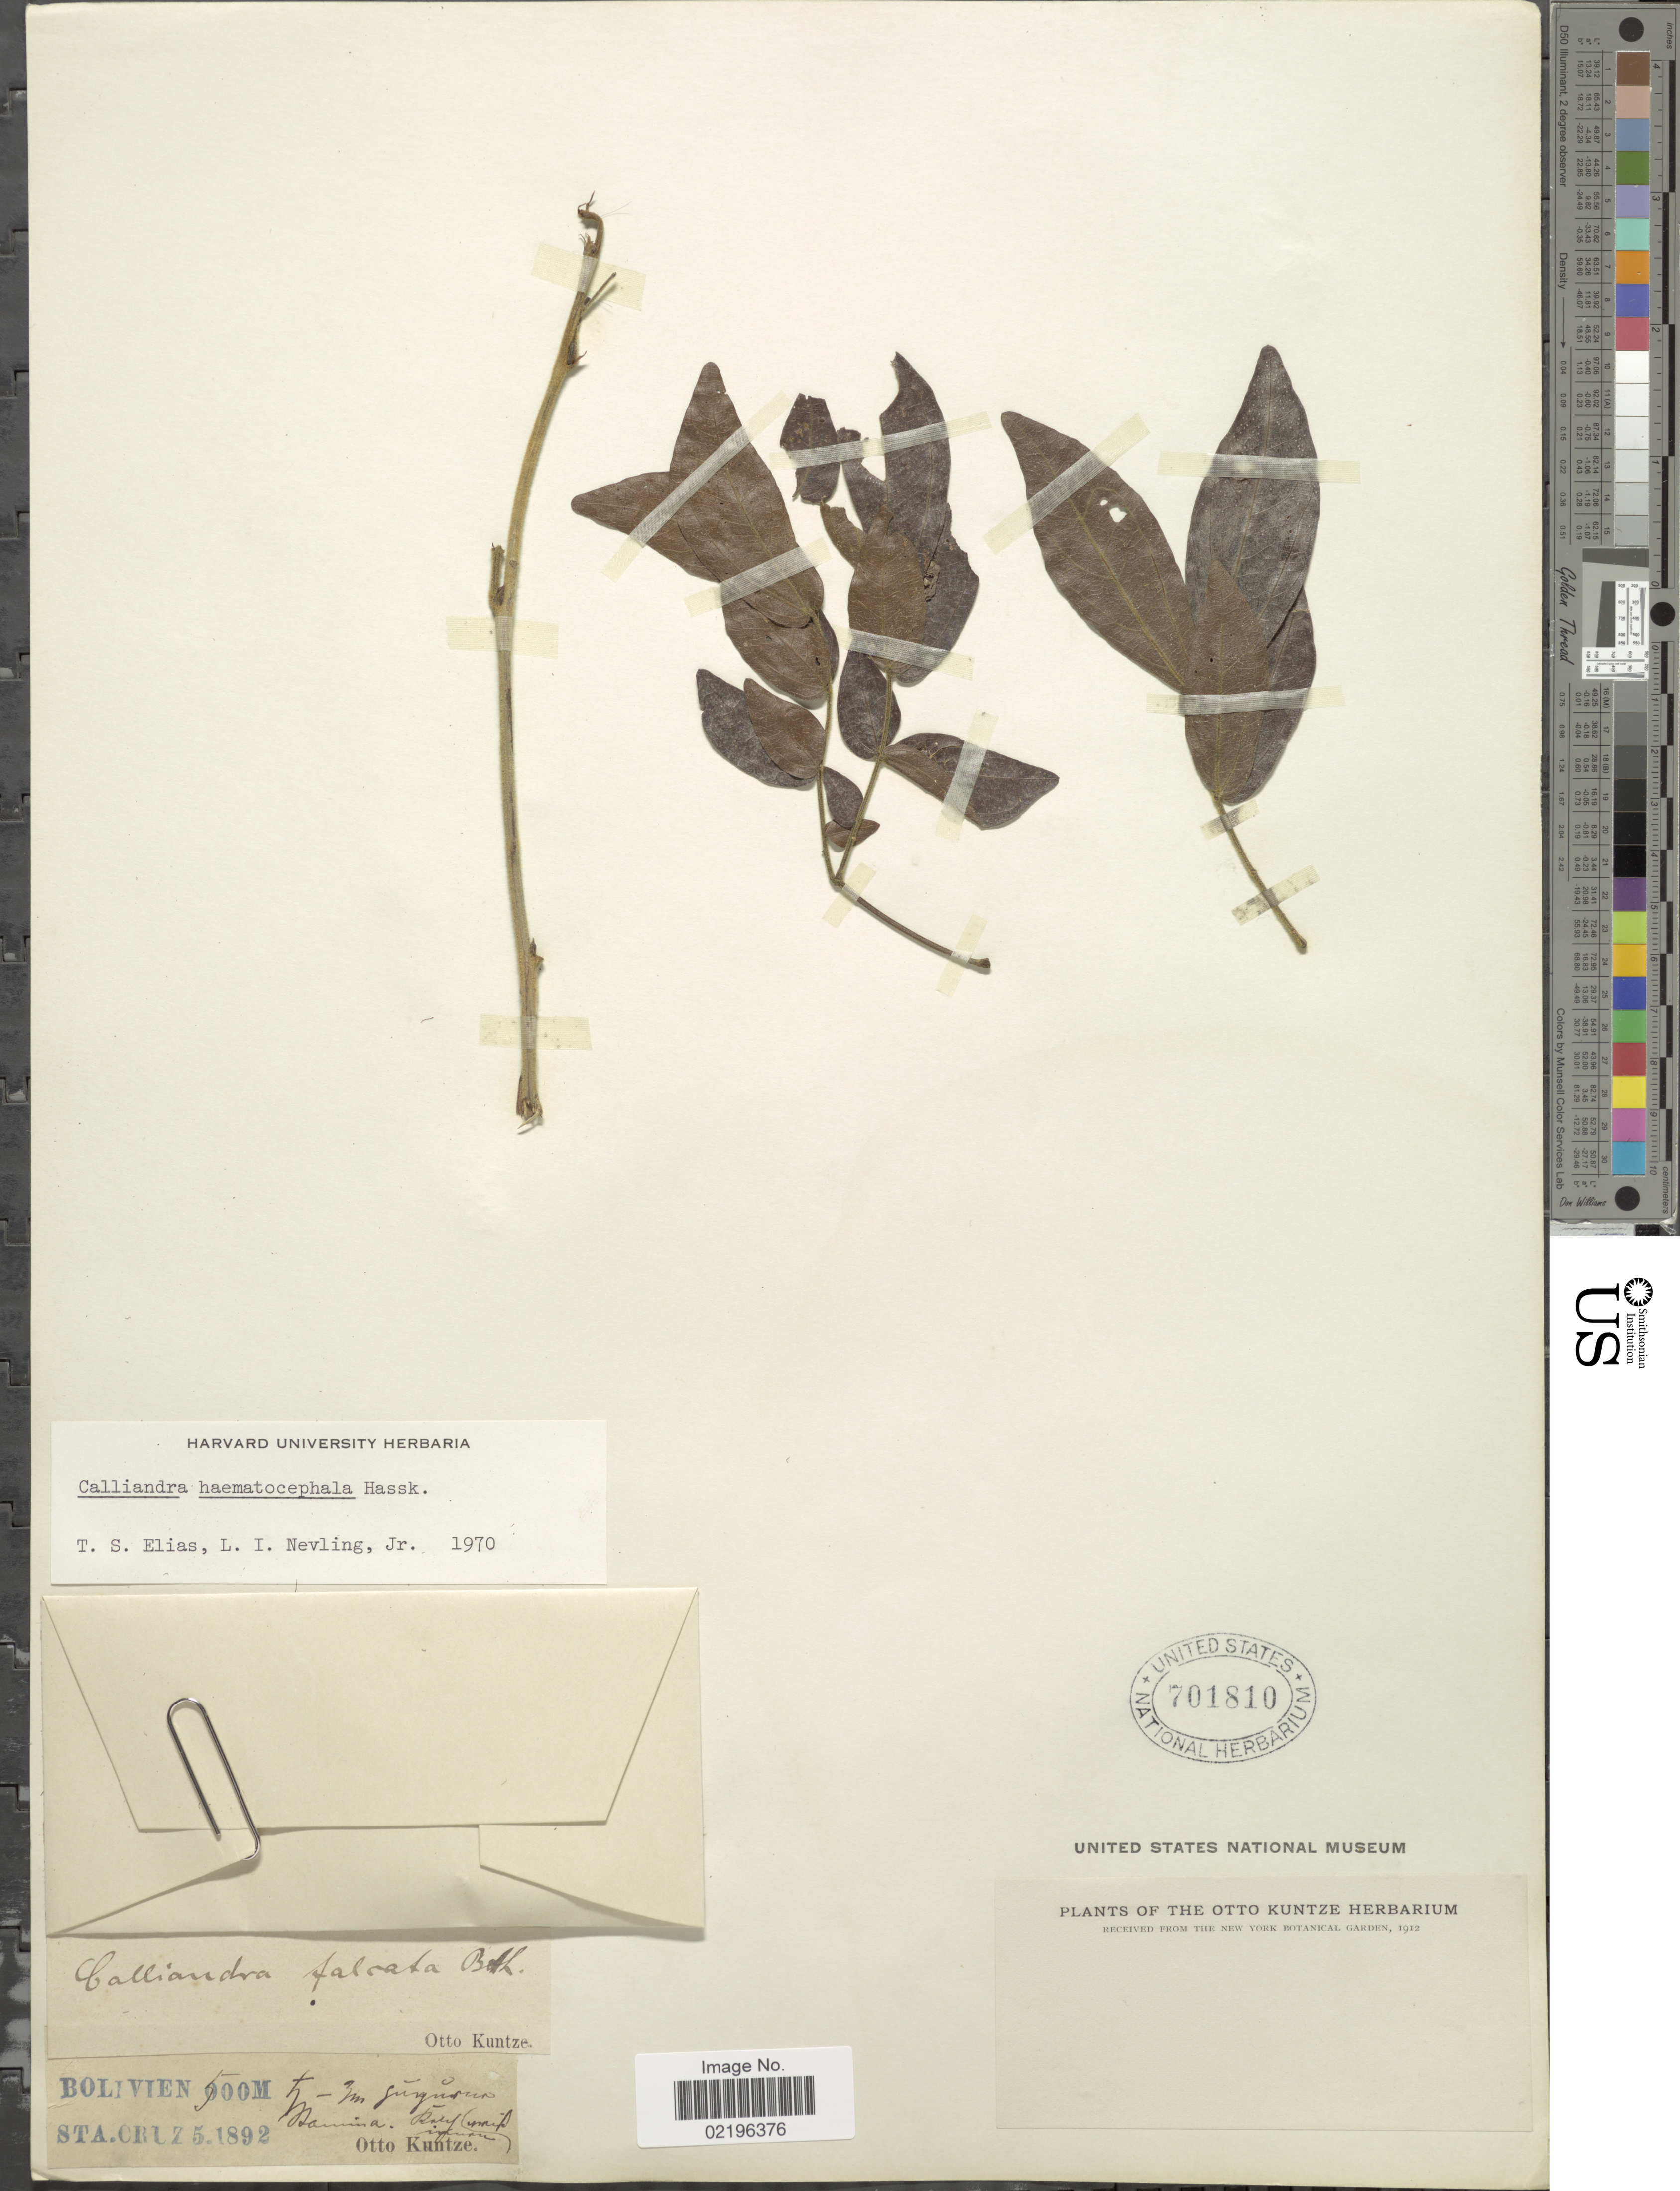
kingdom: Plantae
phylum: Tracheophyta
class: Magnoliopsida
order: Fabales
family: Fabaceae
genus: Calliandra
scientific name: Calliandra haematocephala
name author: Hassk.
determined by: Elias, T. & Nevling, Jr , L. I., (GH), Harvard University Herbaria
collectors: C.E.O. Kuntze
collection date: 1892-05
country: Bolivia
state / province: Santa Cruz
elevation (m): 500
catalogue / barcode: US 701810